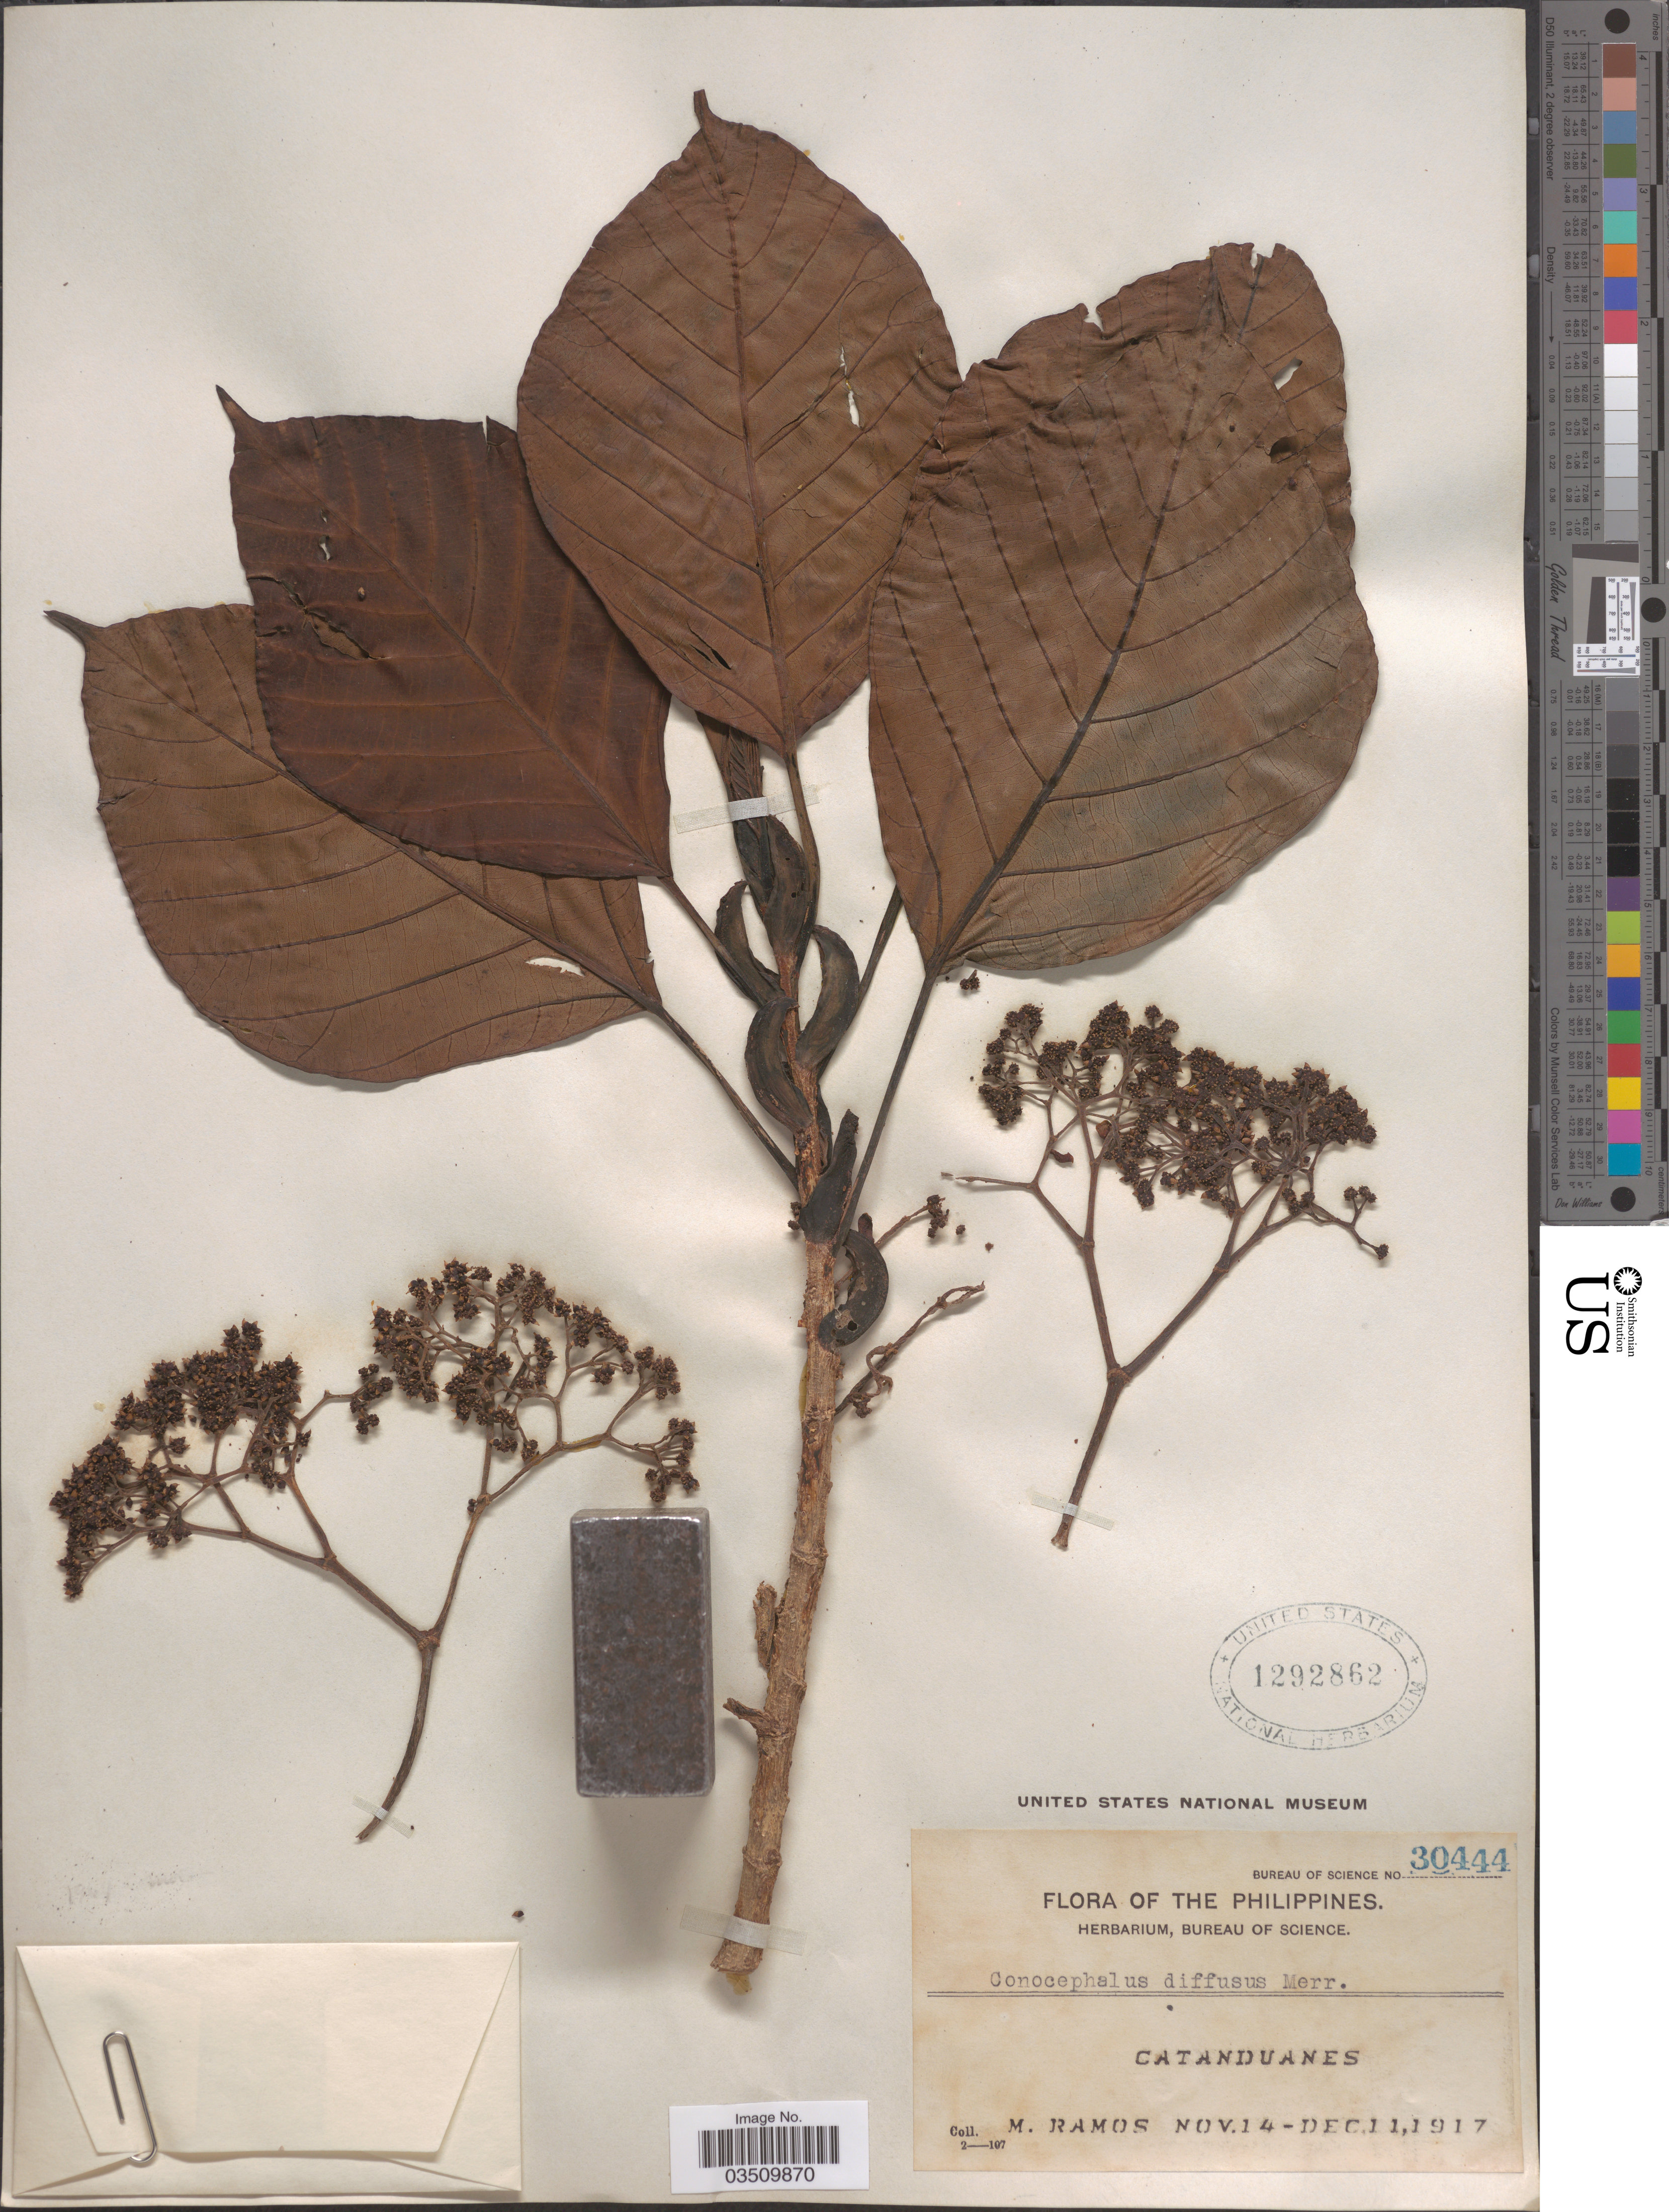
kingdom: Plantae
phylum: Tracheophyta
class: Magnoliopsida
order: Rosales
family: Urticaceae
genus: Poikilospermum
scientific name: Poikilospermum acuminatum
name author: (Trécul) Merr.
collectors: M. Ramos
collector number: Bureau of Science 30444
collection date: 1917-11-14/1917-12-11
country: Philippines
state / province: Bicol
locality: Catanduanes.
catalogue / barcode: US 1292862